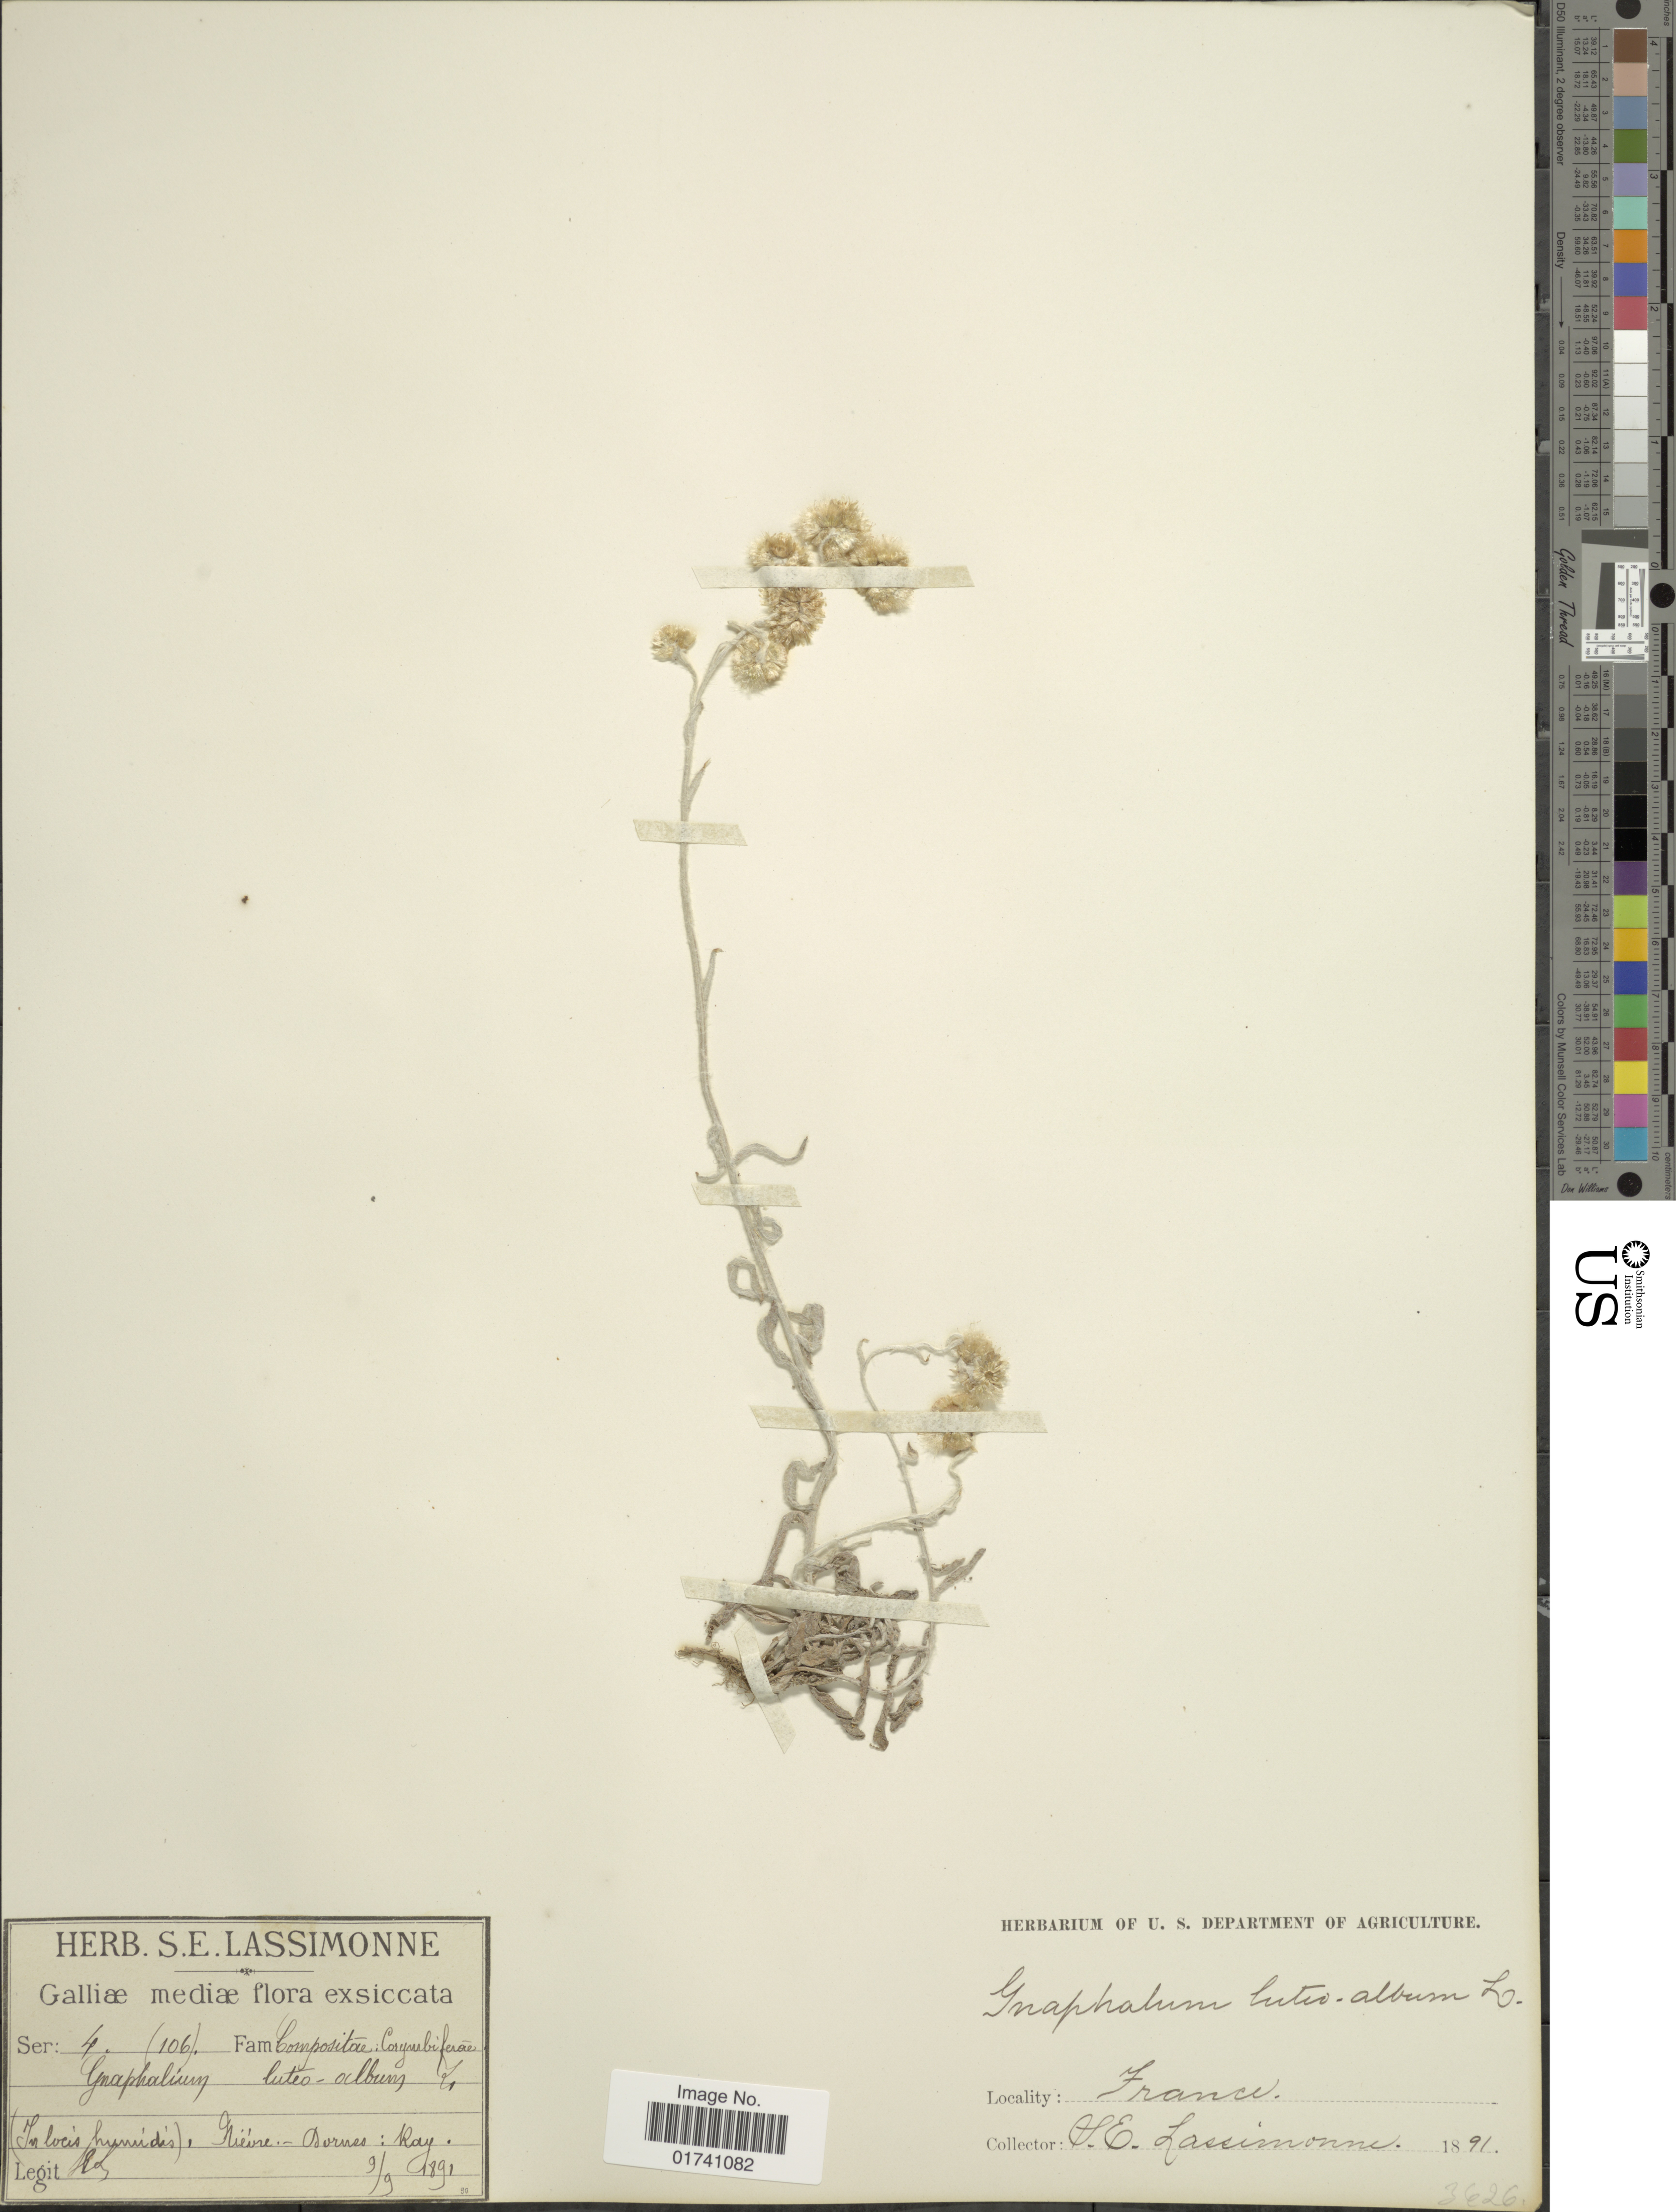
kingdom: Plantae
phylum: Tracheophyta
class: Magnoliopsida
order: Asterales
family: Asteraceae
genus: Laphangium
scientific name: Laphangium luteoalbum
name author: (L.) Tzvelev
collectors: S. Lassimonne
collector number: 4 (106)*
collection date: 1891-09-09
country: France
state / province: Bourgogne-Franche-Comté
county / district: Nièvre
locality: Galliæ [France]. Nièvre - Dornes: Ray (In locis humidis) [in wetlands]